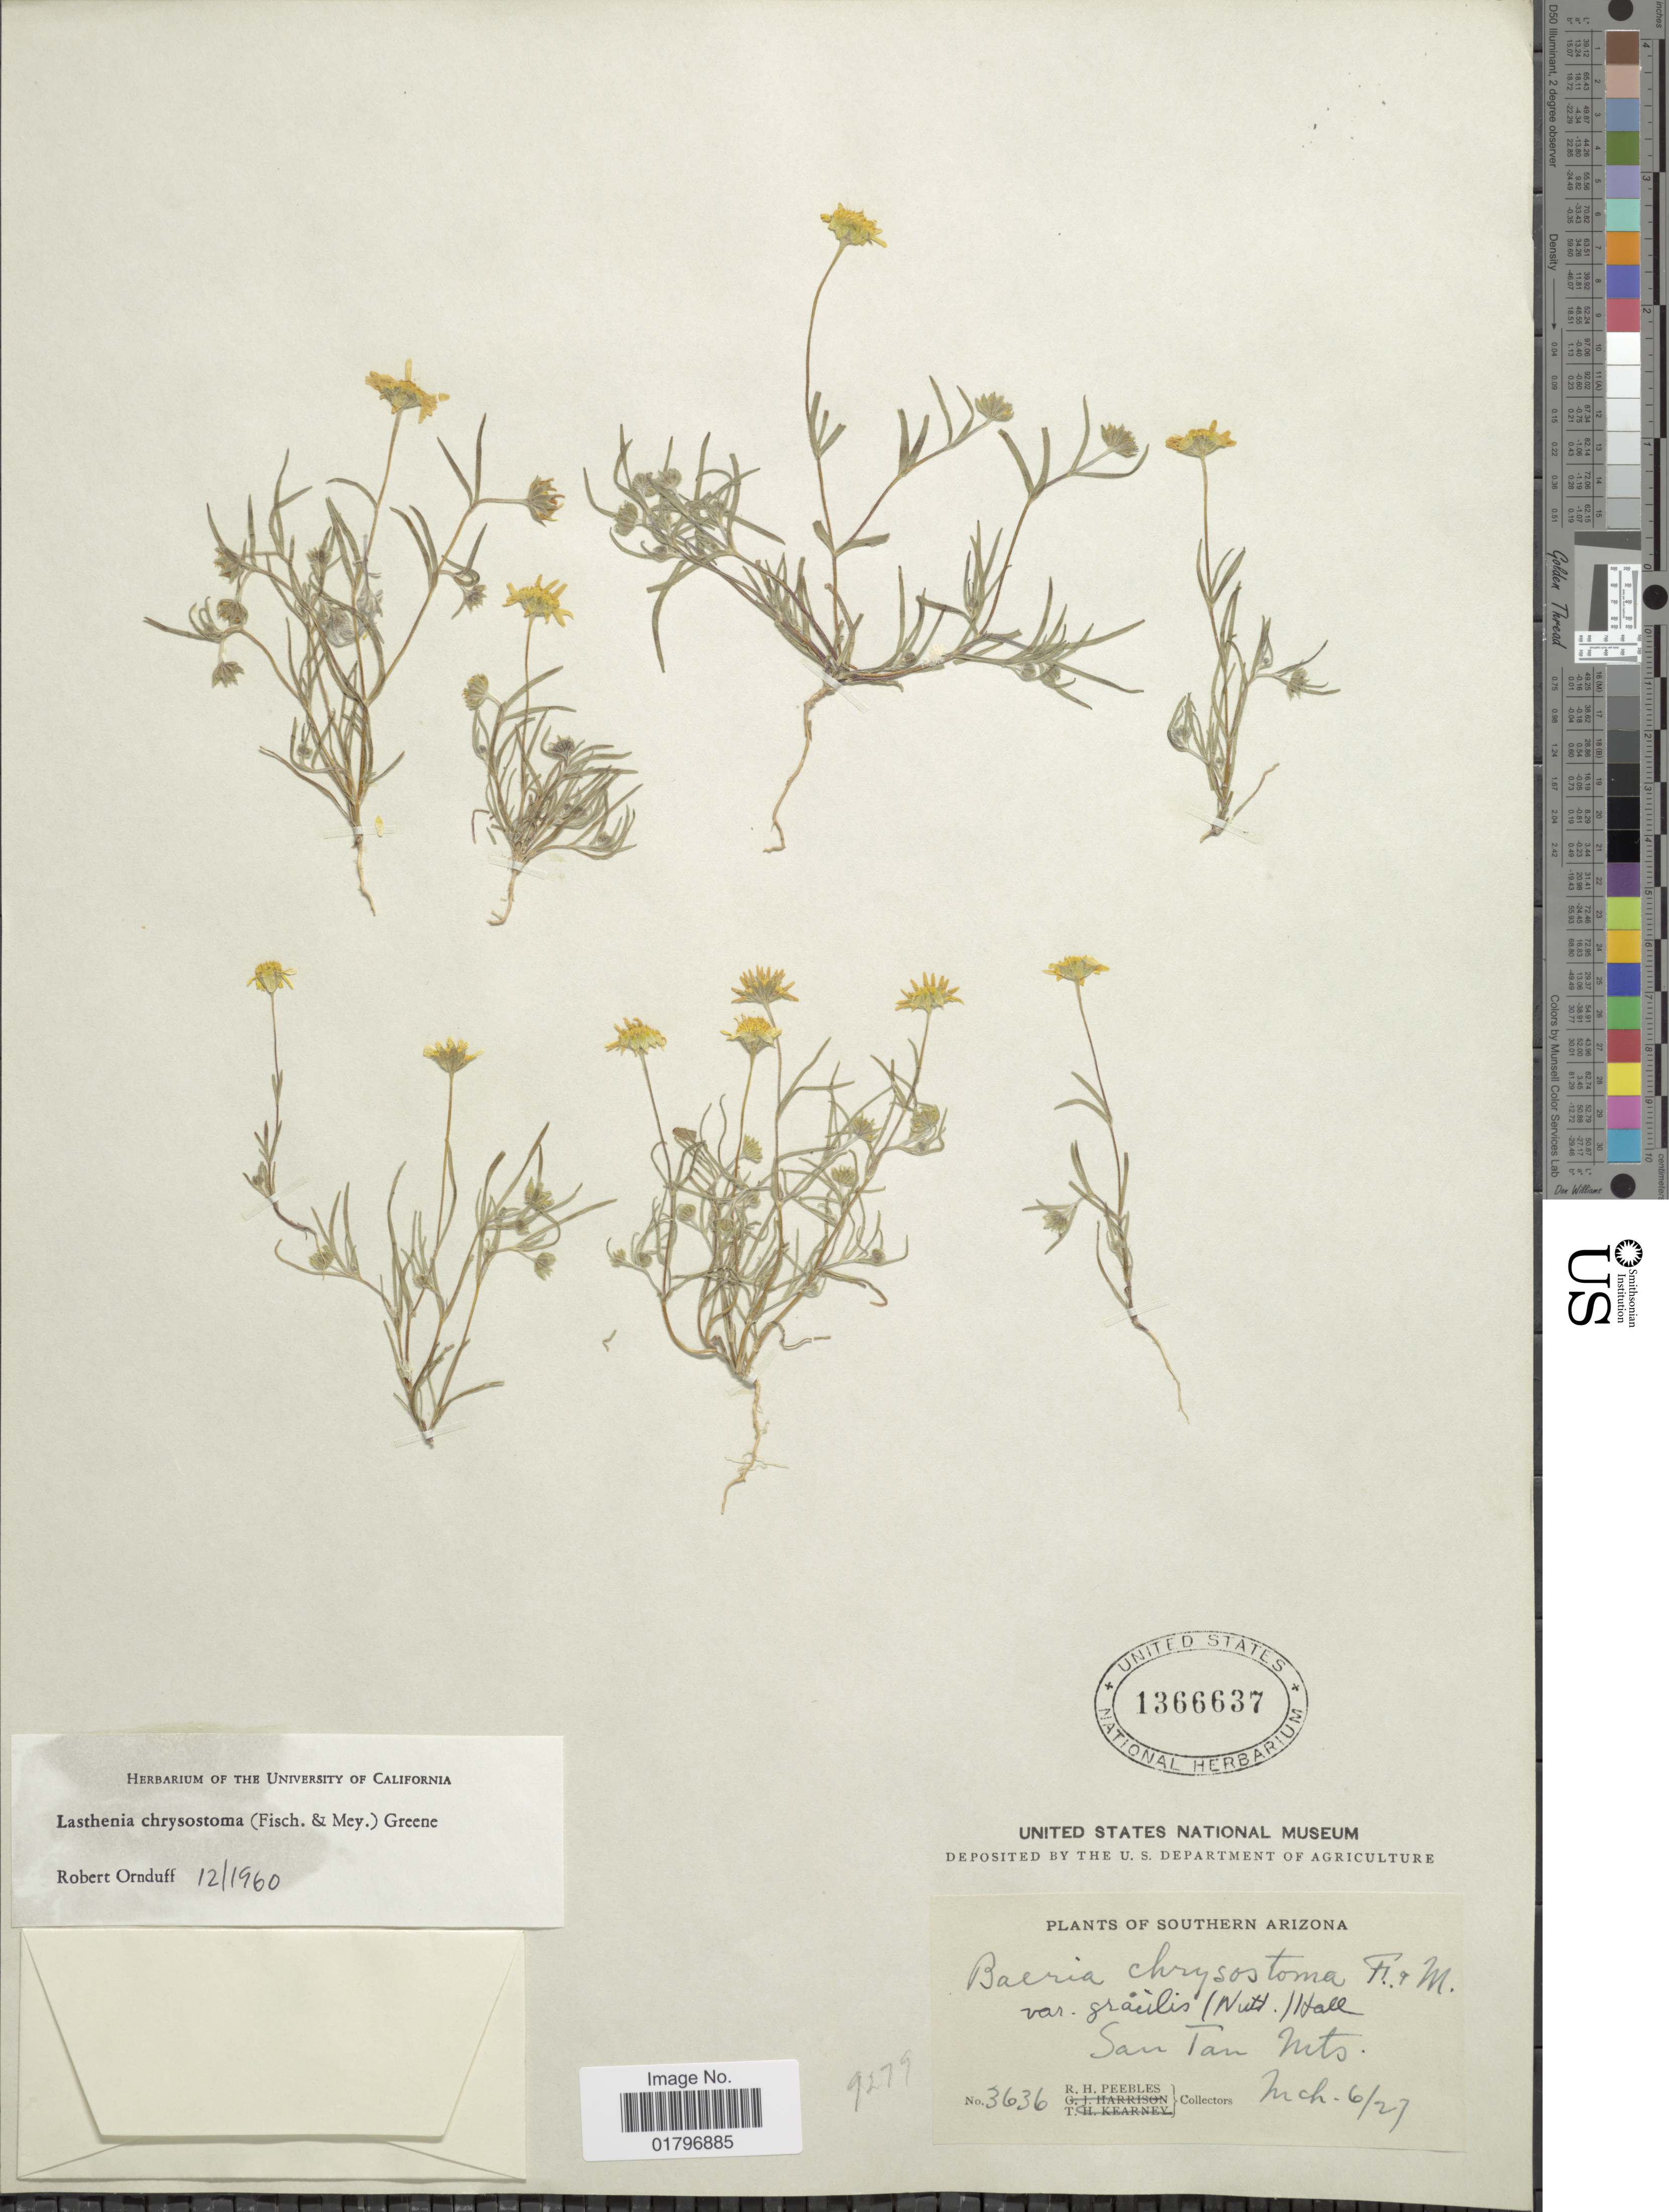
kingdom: Plantae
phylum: Tracheophyta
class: Magnoliopsida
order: Asterales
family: Asteraceae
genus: Lasthenia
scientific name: Lasthenia chrysostoma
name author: (Fisch. & C.A. Mey.) Greene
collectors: R. H. Peebles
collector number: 3636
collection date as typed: Transcribed d/m/y: 6/3/27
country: United States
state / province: Arizona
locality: Southern Arizona. San Tan Mts.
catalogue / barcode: US 1366637